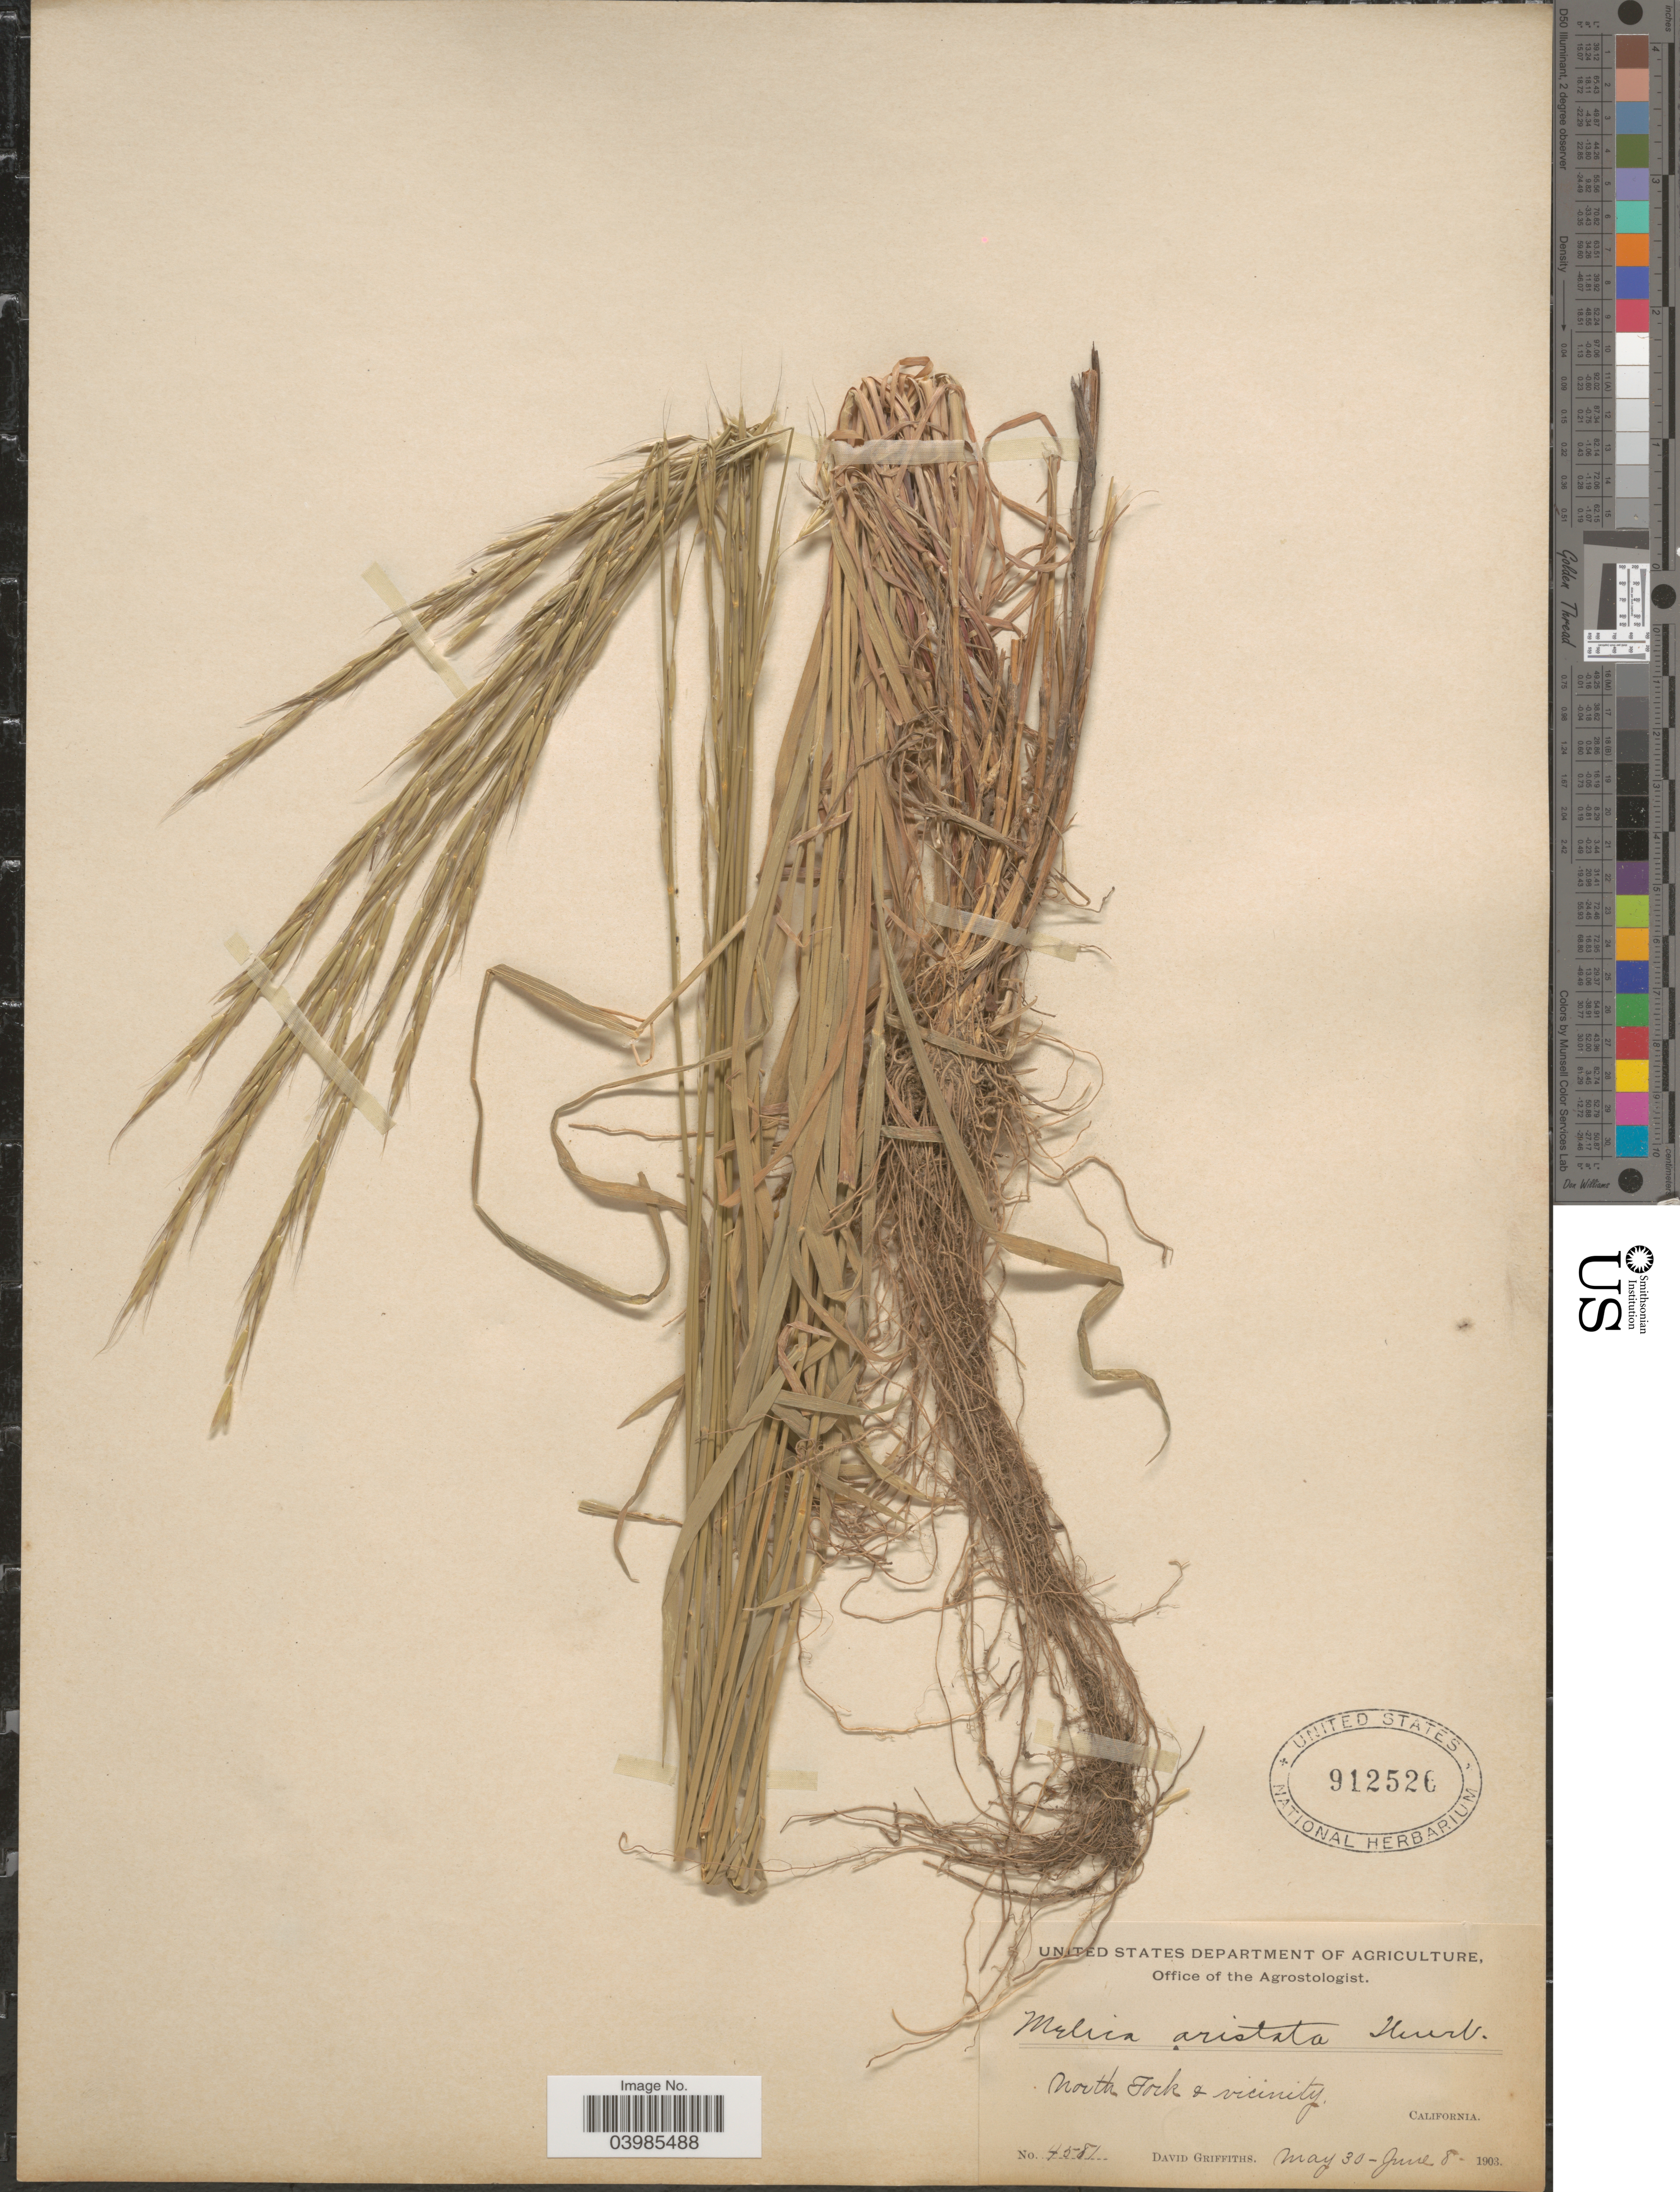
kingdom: Plantae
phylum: Tracheophyta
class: Liliopsida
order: Poales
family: Poaceae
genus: Melica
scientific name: Melica aristata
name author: Thurb. ex Bol.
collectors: D. Griffiths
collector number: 4581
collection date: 1903-05-30/1903-06-08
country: United States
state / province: California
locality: North Fork + vicinity.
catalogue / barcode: US 912526